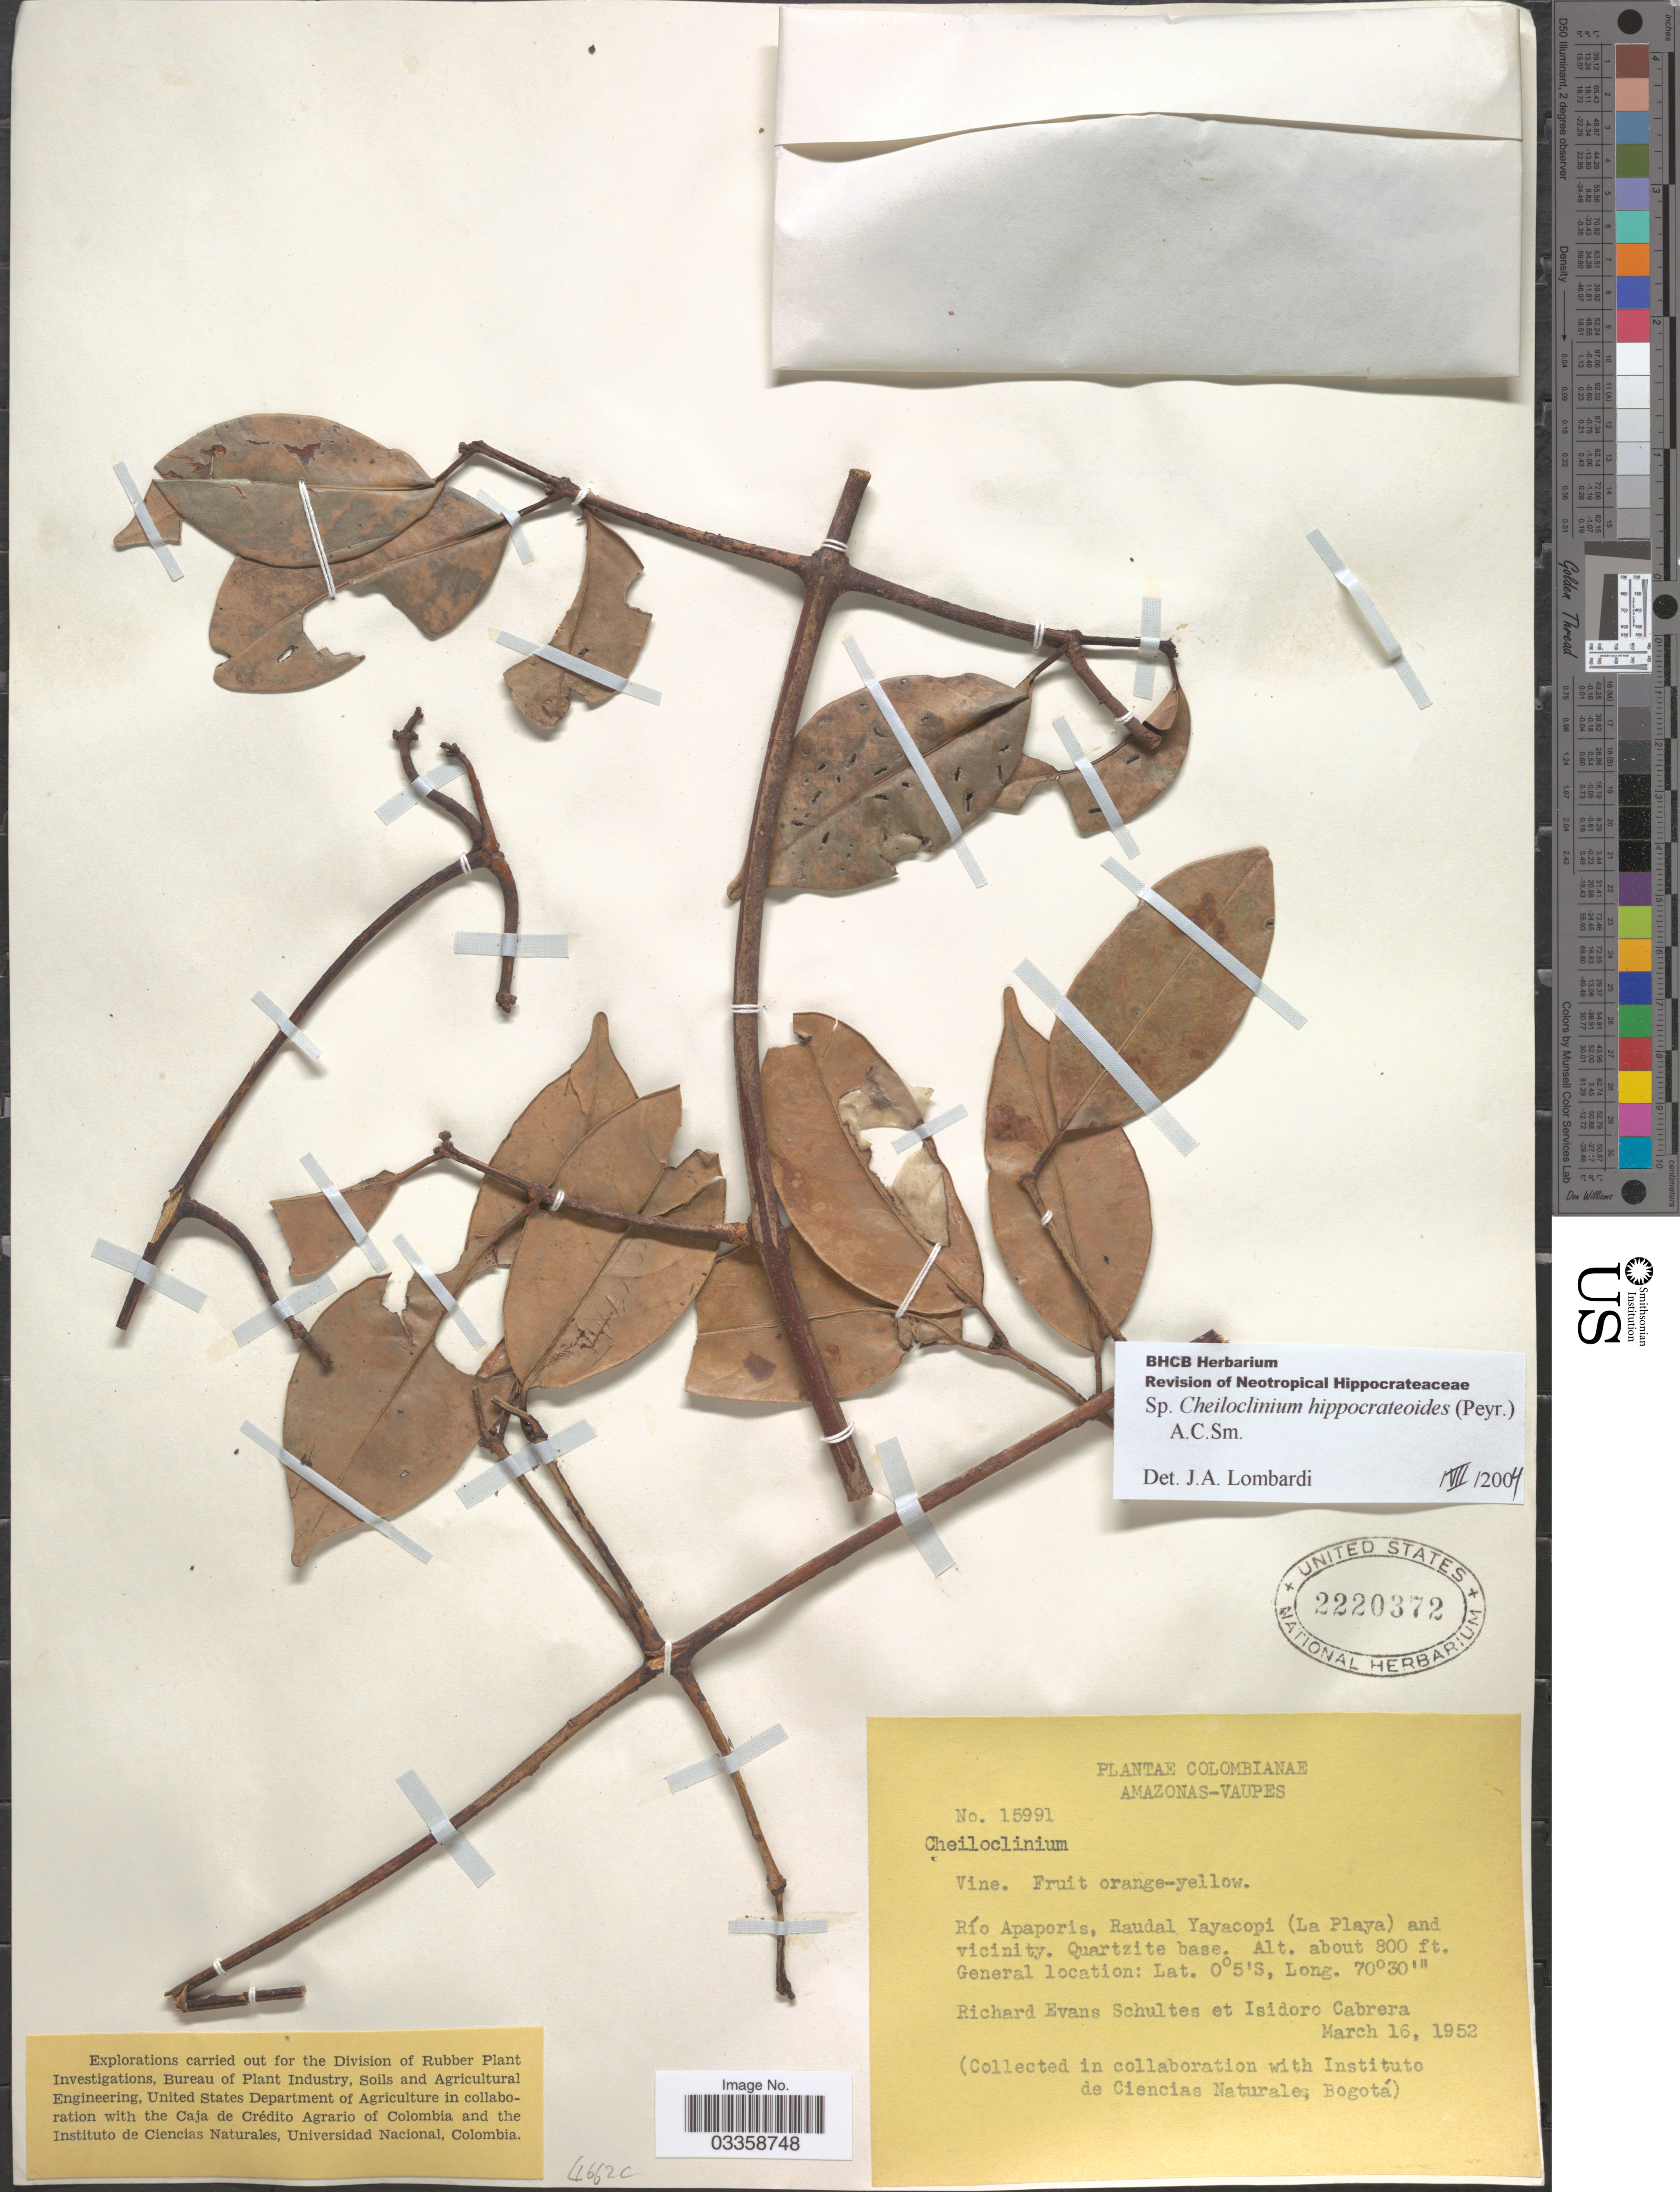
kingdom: Plantae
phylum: Tracheophyta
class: Magnoliopsida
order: Celastrales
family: Celastraceae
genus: Cheiloclinium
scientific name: Cheiloclinium hippocrateoides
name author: (Peyr.) A.C. Sm.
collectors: R. E. Schultes & I. Cabrera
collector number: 15991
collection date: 1952-03-16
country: Colombia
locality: Amazonas - Vaupes, Río Apaporis, Raudal Yayacopi (La Playa) and vicinity.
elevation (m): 244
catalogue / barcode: US 2220372